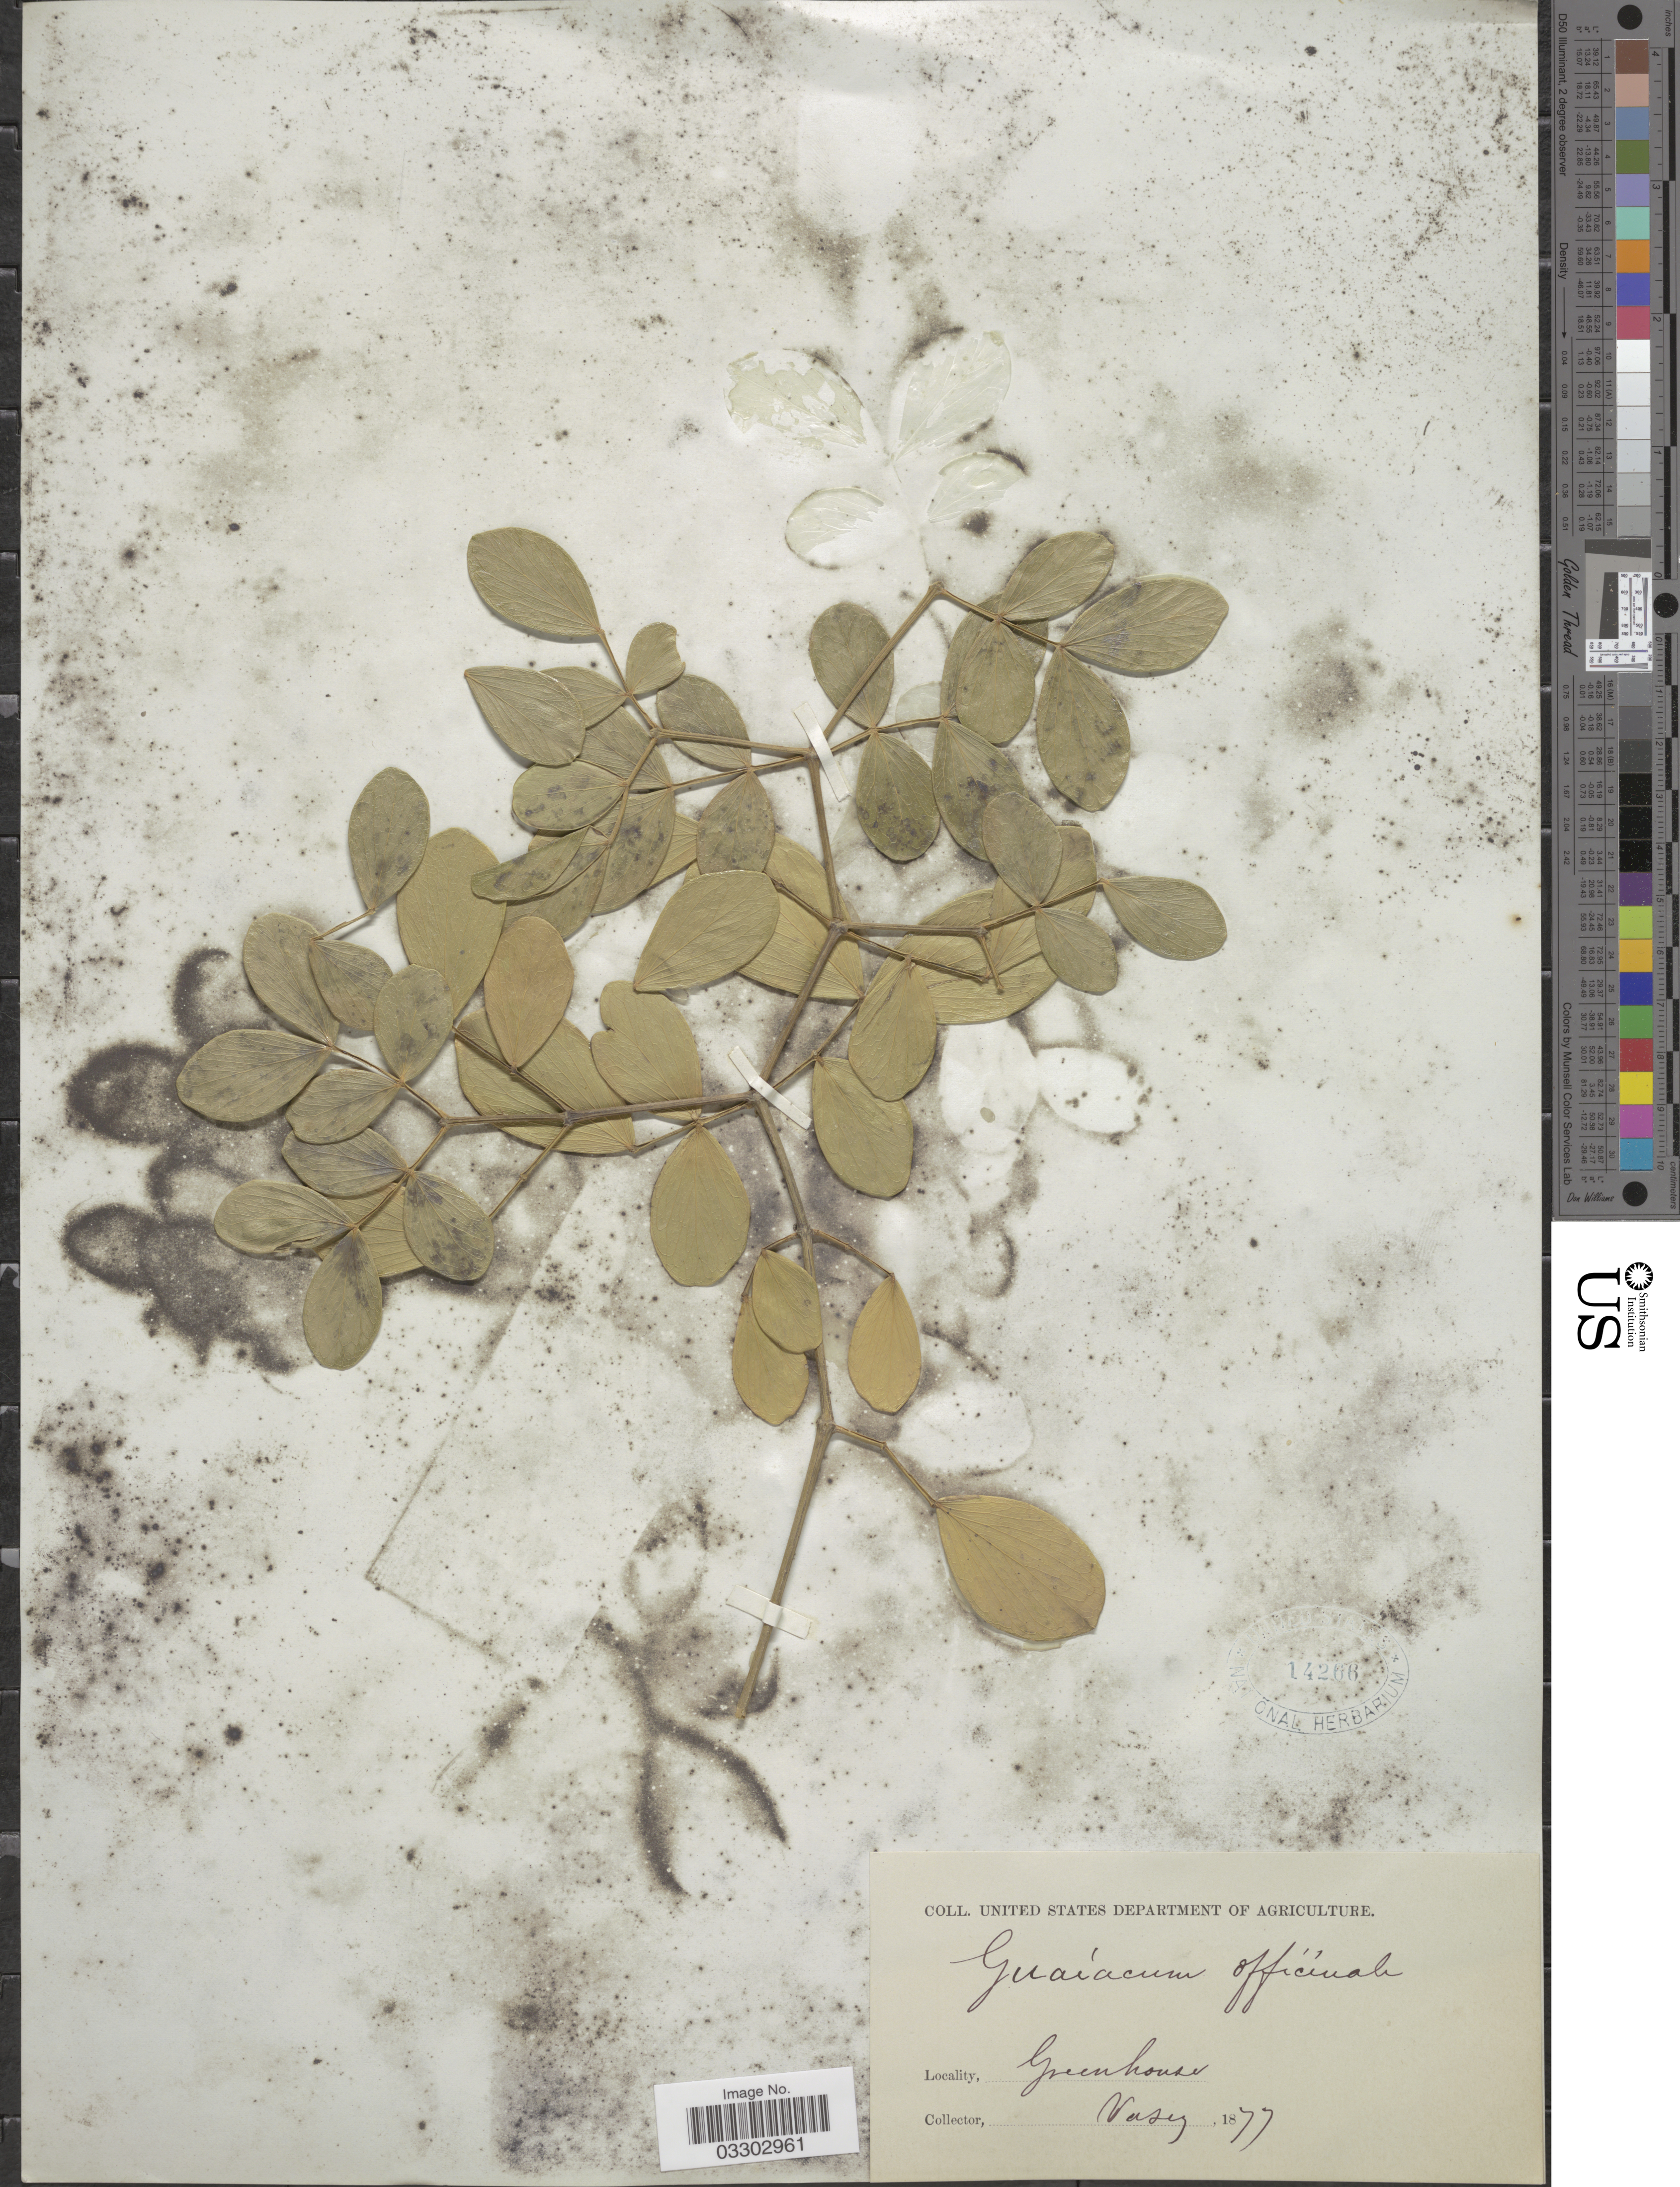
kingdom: Plantae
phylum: Tracheophyta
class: Magnoliopsida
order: Zygophyllales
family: Zygophyllaceae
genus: Guaiacum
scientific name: Guaiacum officinale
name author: L.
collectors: Vasey, --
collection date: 1877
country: United States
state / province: District of Columbia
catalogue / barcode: US 14266